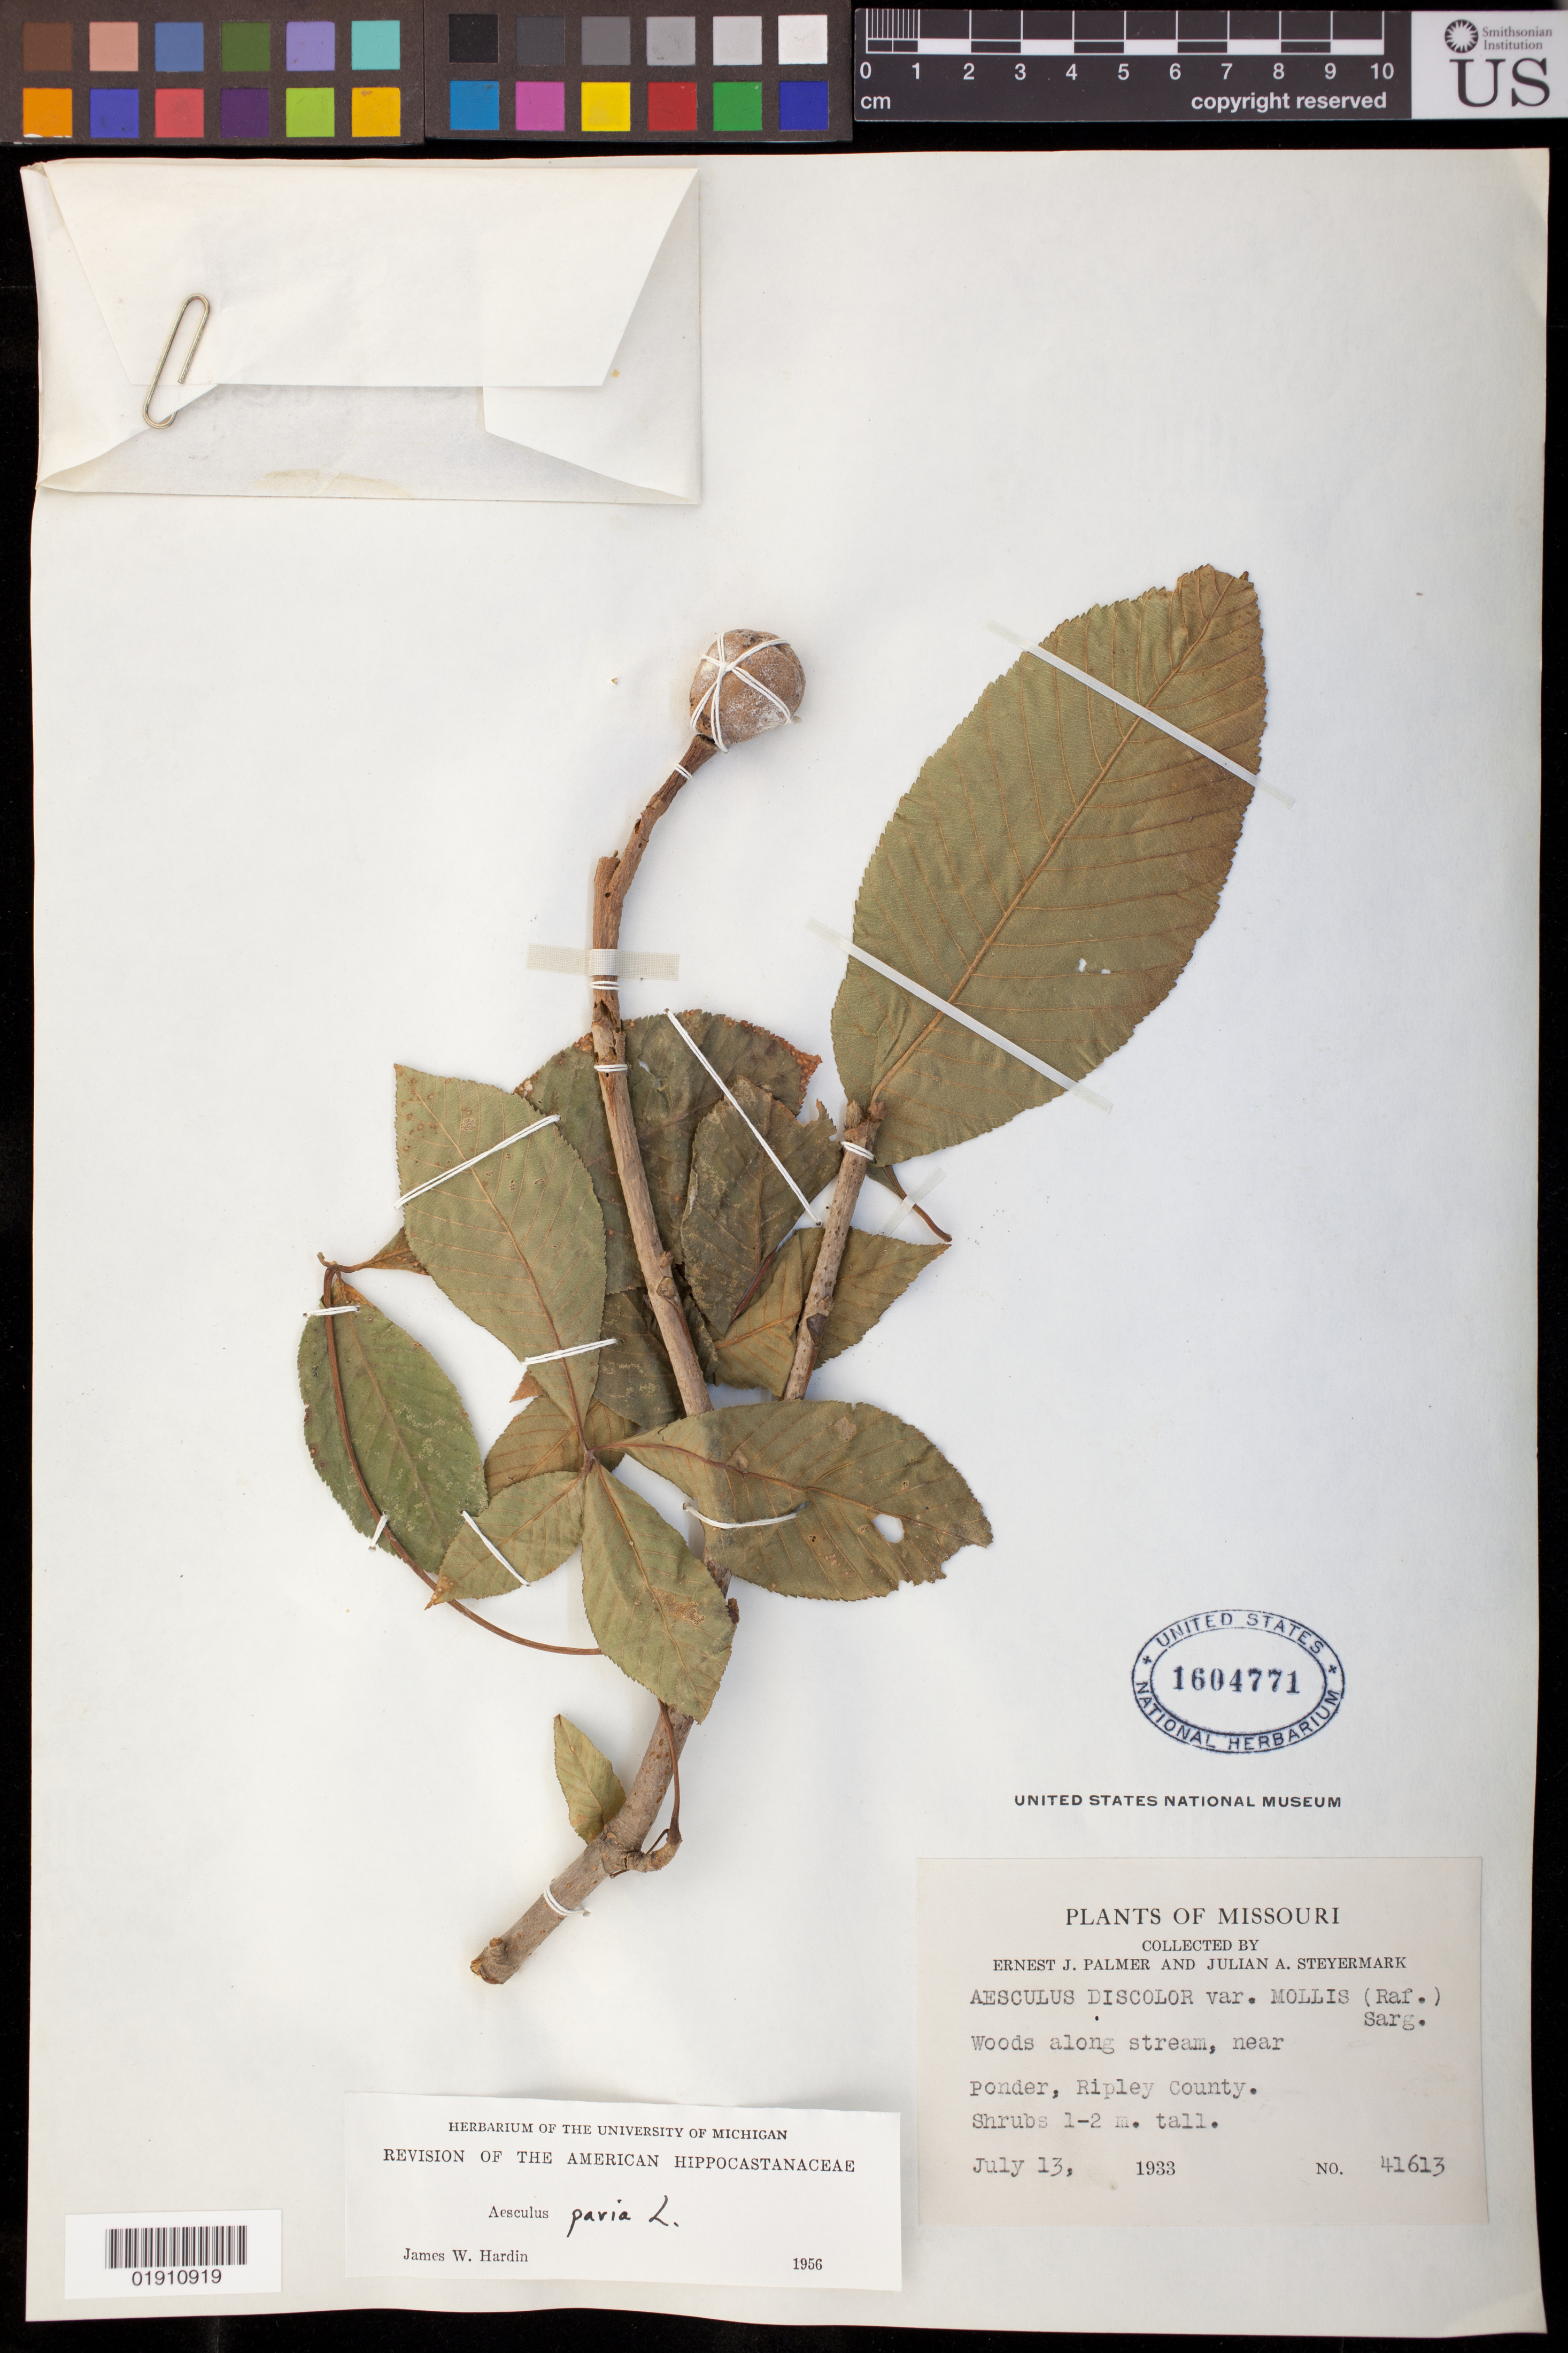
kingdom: Plantae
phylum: Tracheophyta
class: Magnoliopsida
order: Sapindales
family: Sapindaceae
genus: Aesculus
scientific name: Aesculus pavia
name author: L.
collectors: J. Steyermark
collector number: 41613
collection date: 1933-07-13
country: United States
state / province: Missouri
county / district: Ripley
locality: Woods along stream, near Ponder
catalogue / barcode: US 1604771